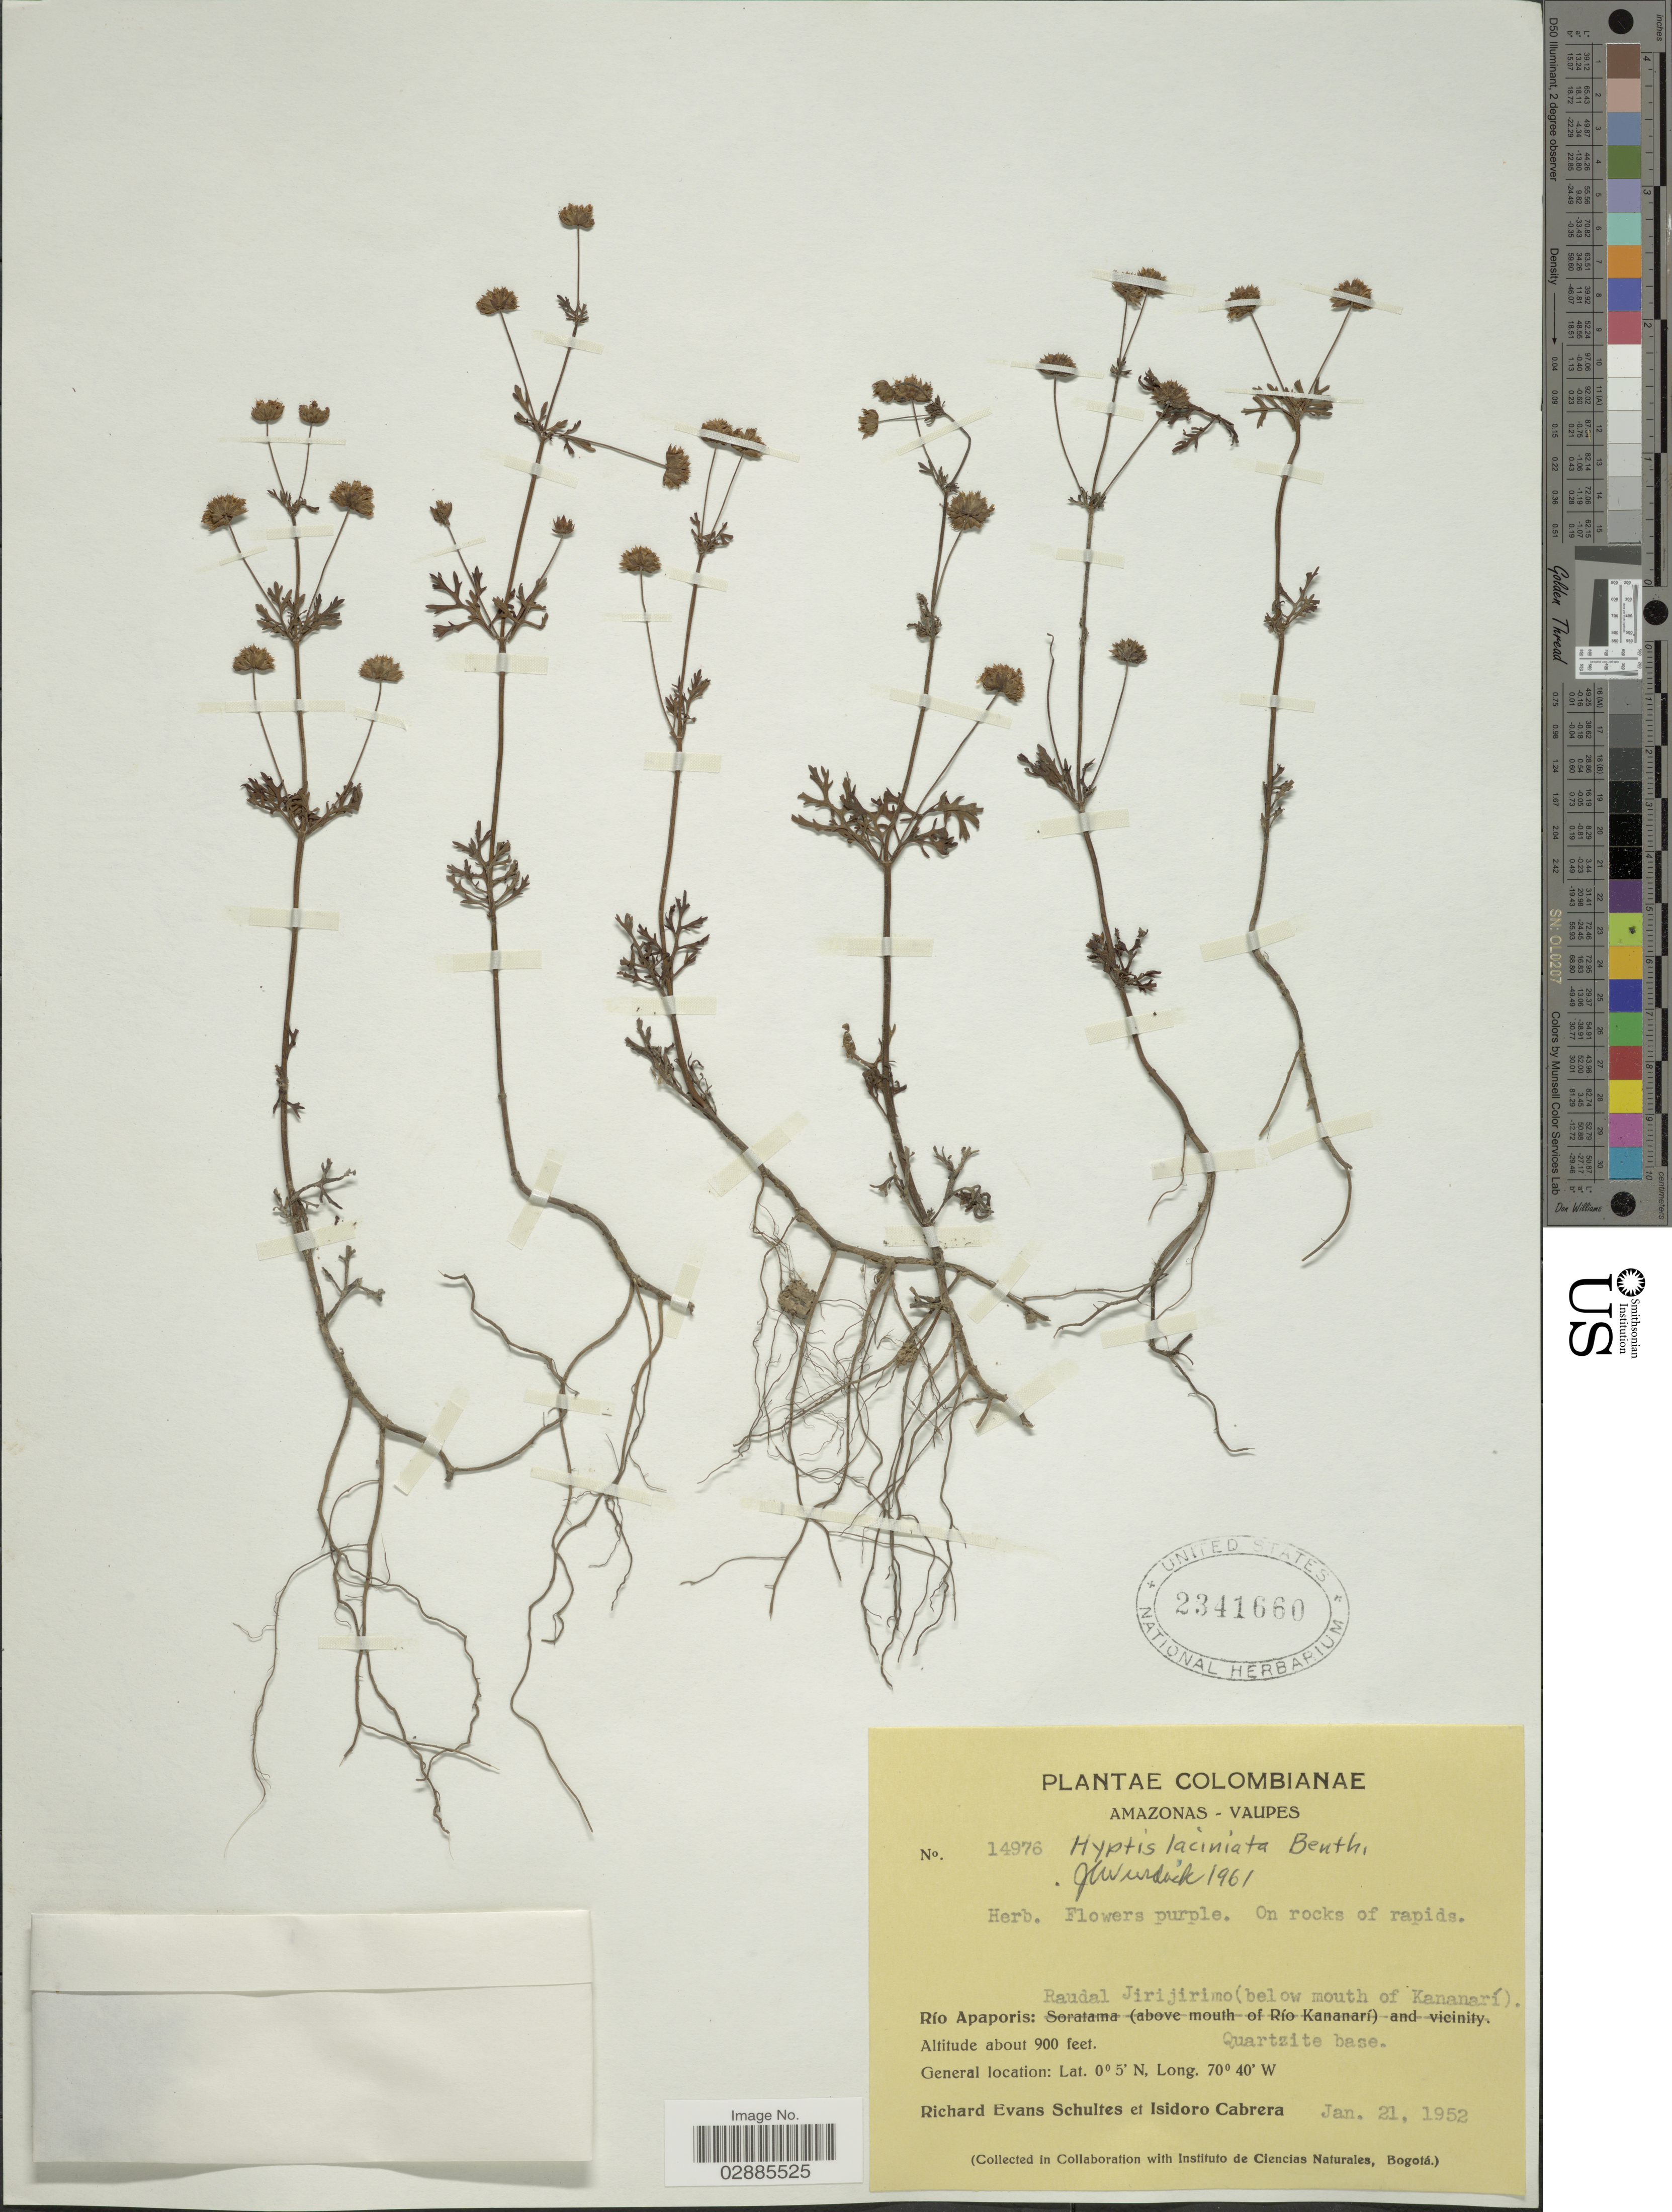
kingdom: Plantae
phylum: Tracheophyta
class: Magnoliopsida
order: Lamiales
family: Lamiaceae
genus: Hyptis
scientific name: Hyptis laciniata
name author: Benth.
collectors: R. E. Schultes & I. Cabrera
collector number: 14976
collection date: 1952-01-21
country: Colombia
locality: Amazonas-Vaupes. Río Apaporis: Raudal Jirijirimo (below mouth of Kananarí).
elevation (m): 274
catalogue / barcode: US 2341660